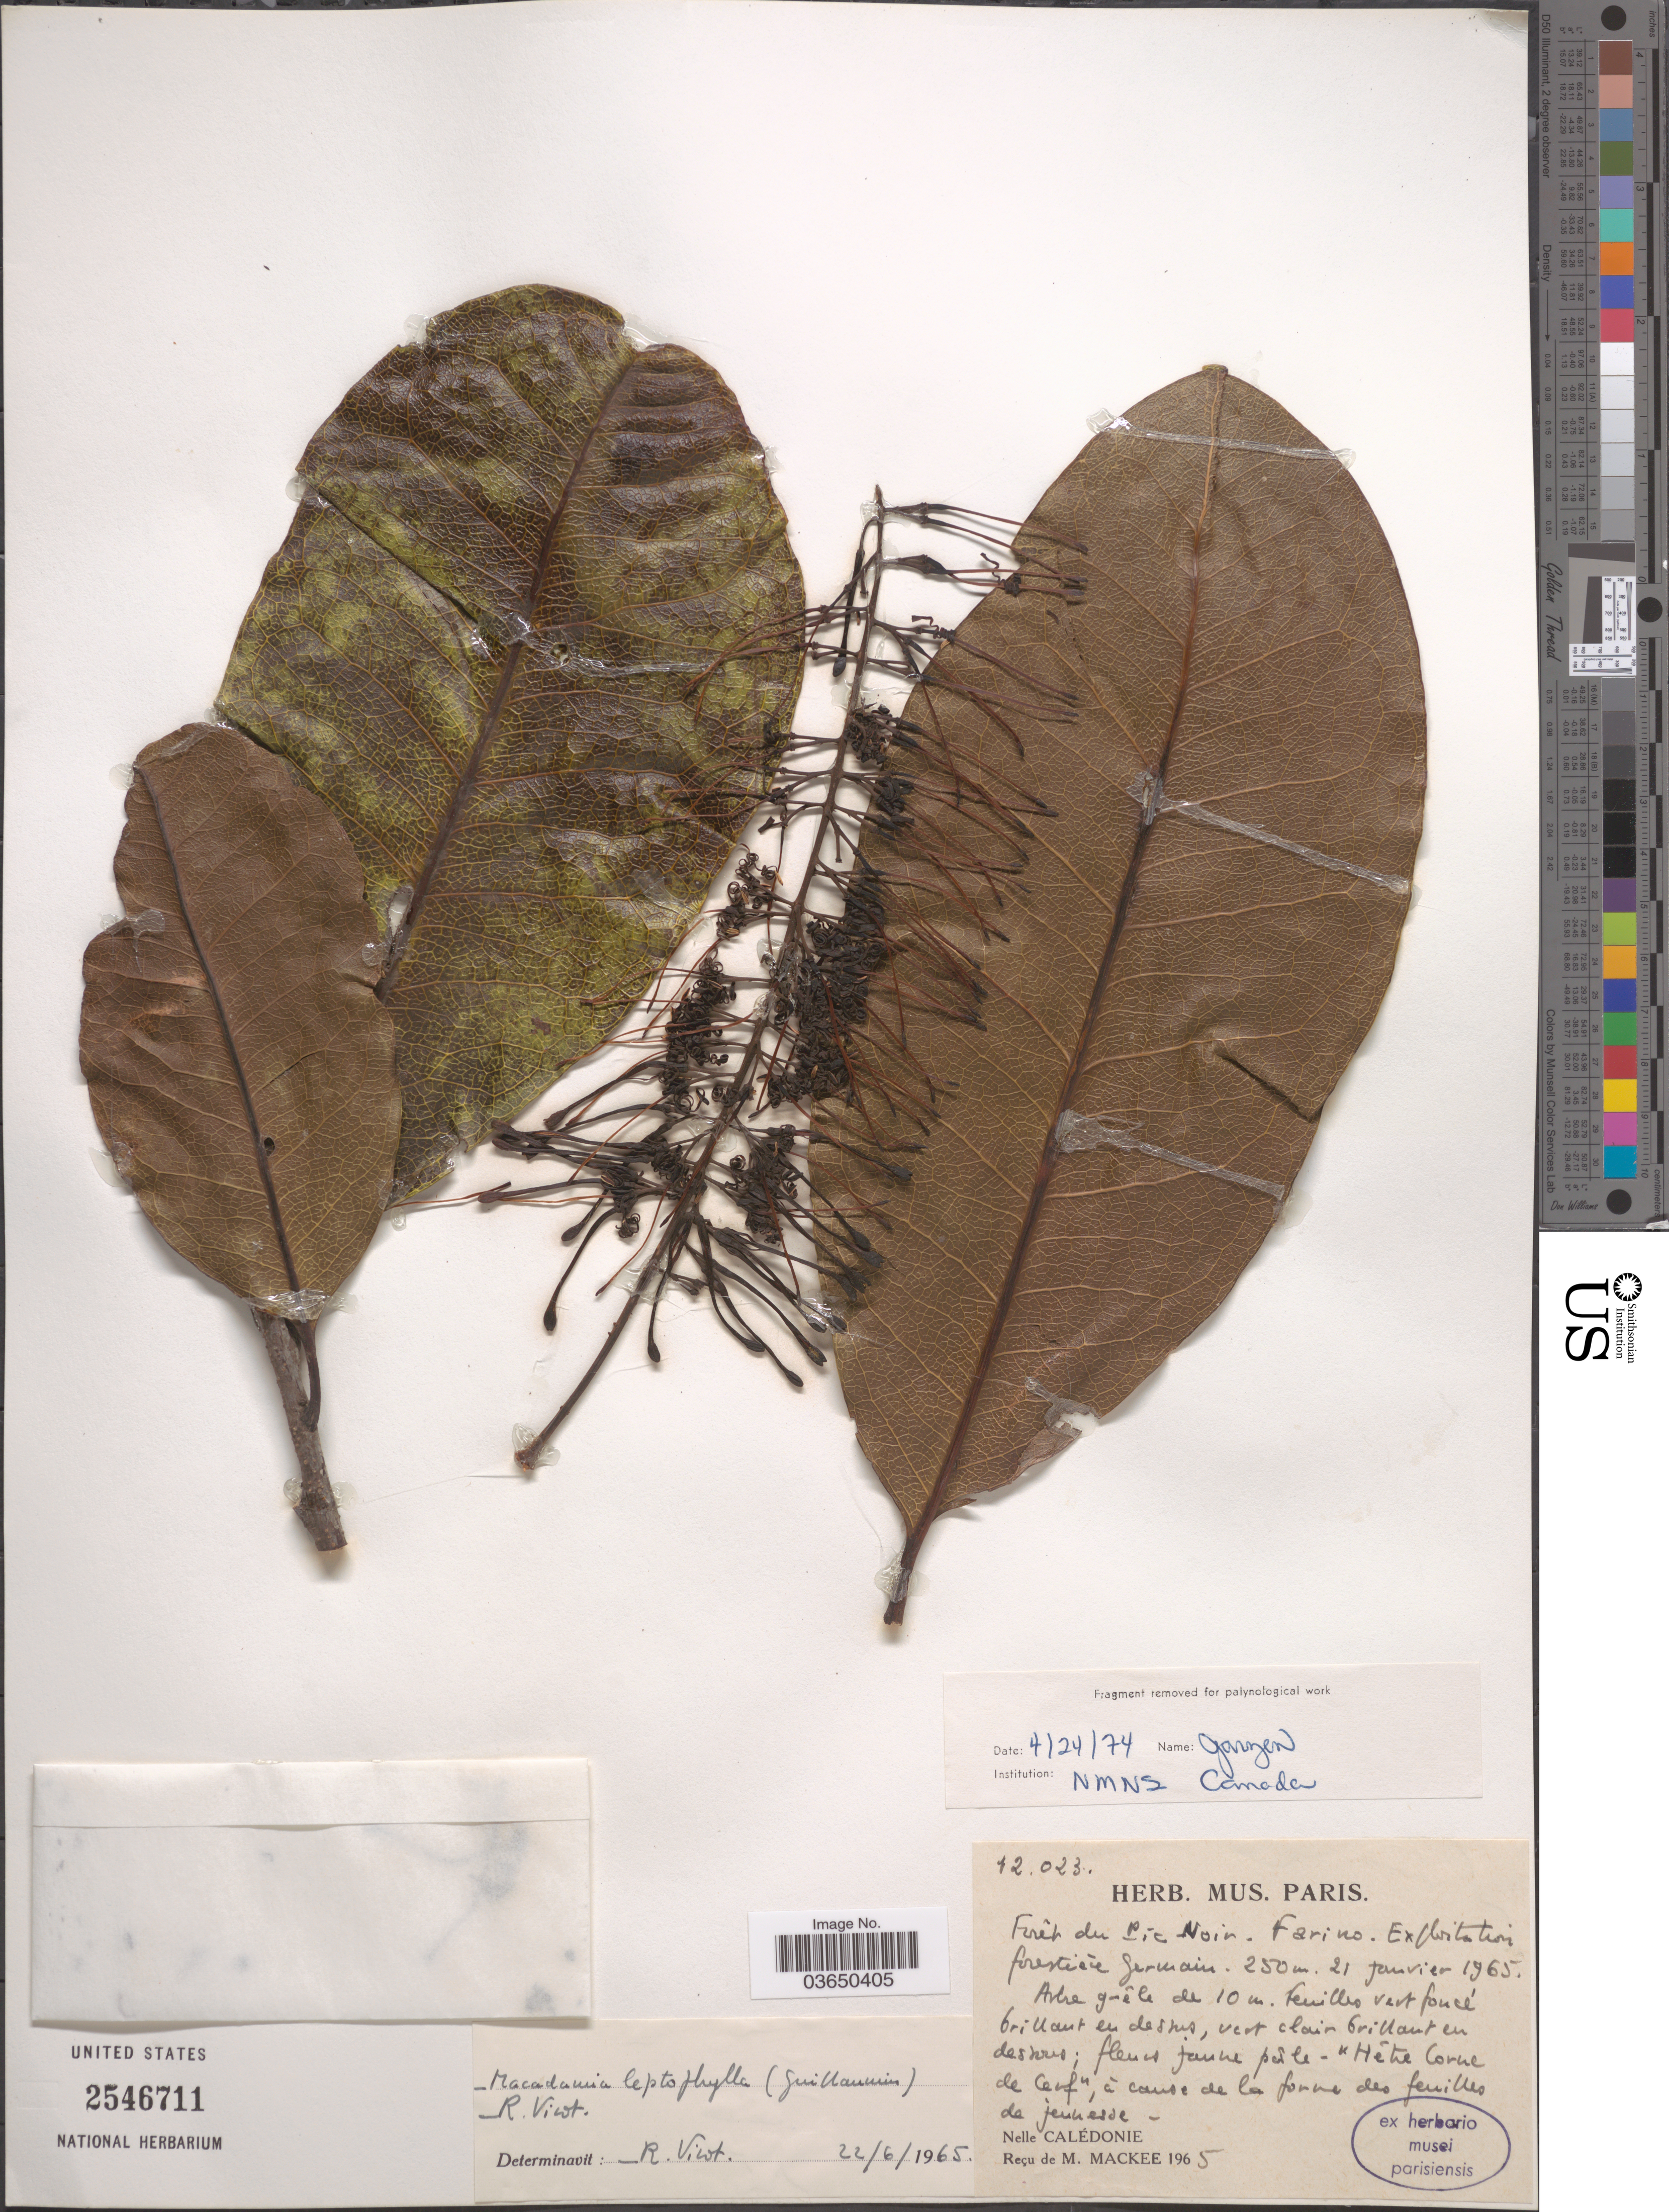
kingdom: Plantae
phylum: Tracheophyta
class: Magnoliopsida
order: Proteales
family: Proteaceae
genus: Macadamia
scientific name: Macadamia leptophylla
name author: (Guillaumin) R. Virot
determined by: Strong, Mark T., (BOT), Smithsonian Institution - National Museum of Natural History (UNITED STATES)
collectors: M. Mackee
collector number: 12023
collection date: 1965-01-21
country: New Caledonia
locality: Forêt du Pic Noir. Farino. Exploitation forestière Germain. Nelle Calédonie.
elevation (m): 2500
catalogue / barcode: US 2546711